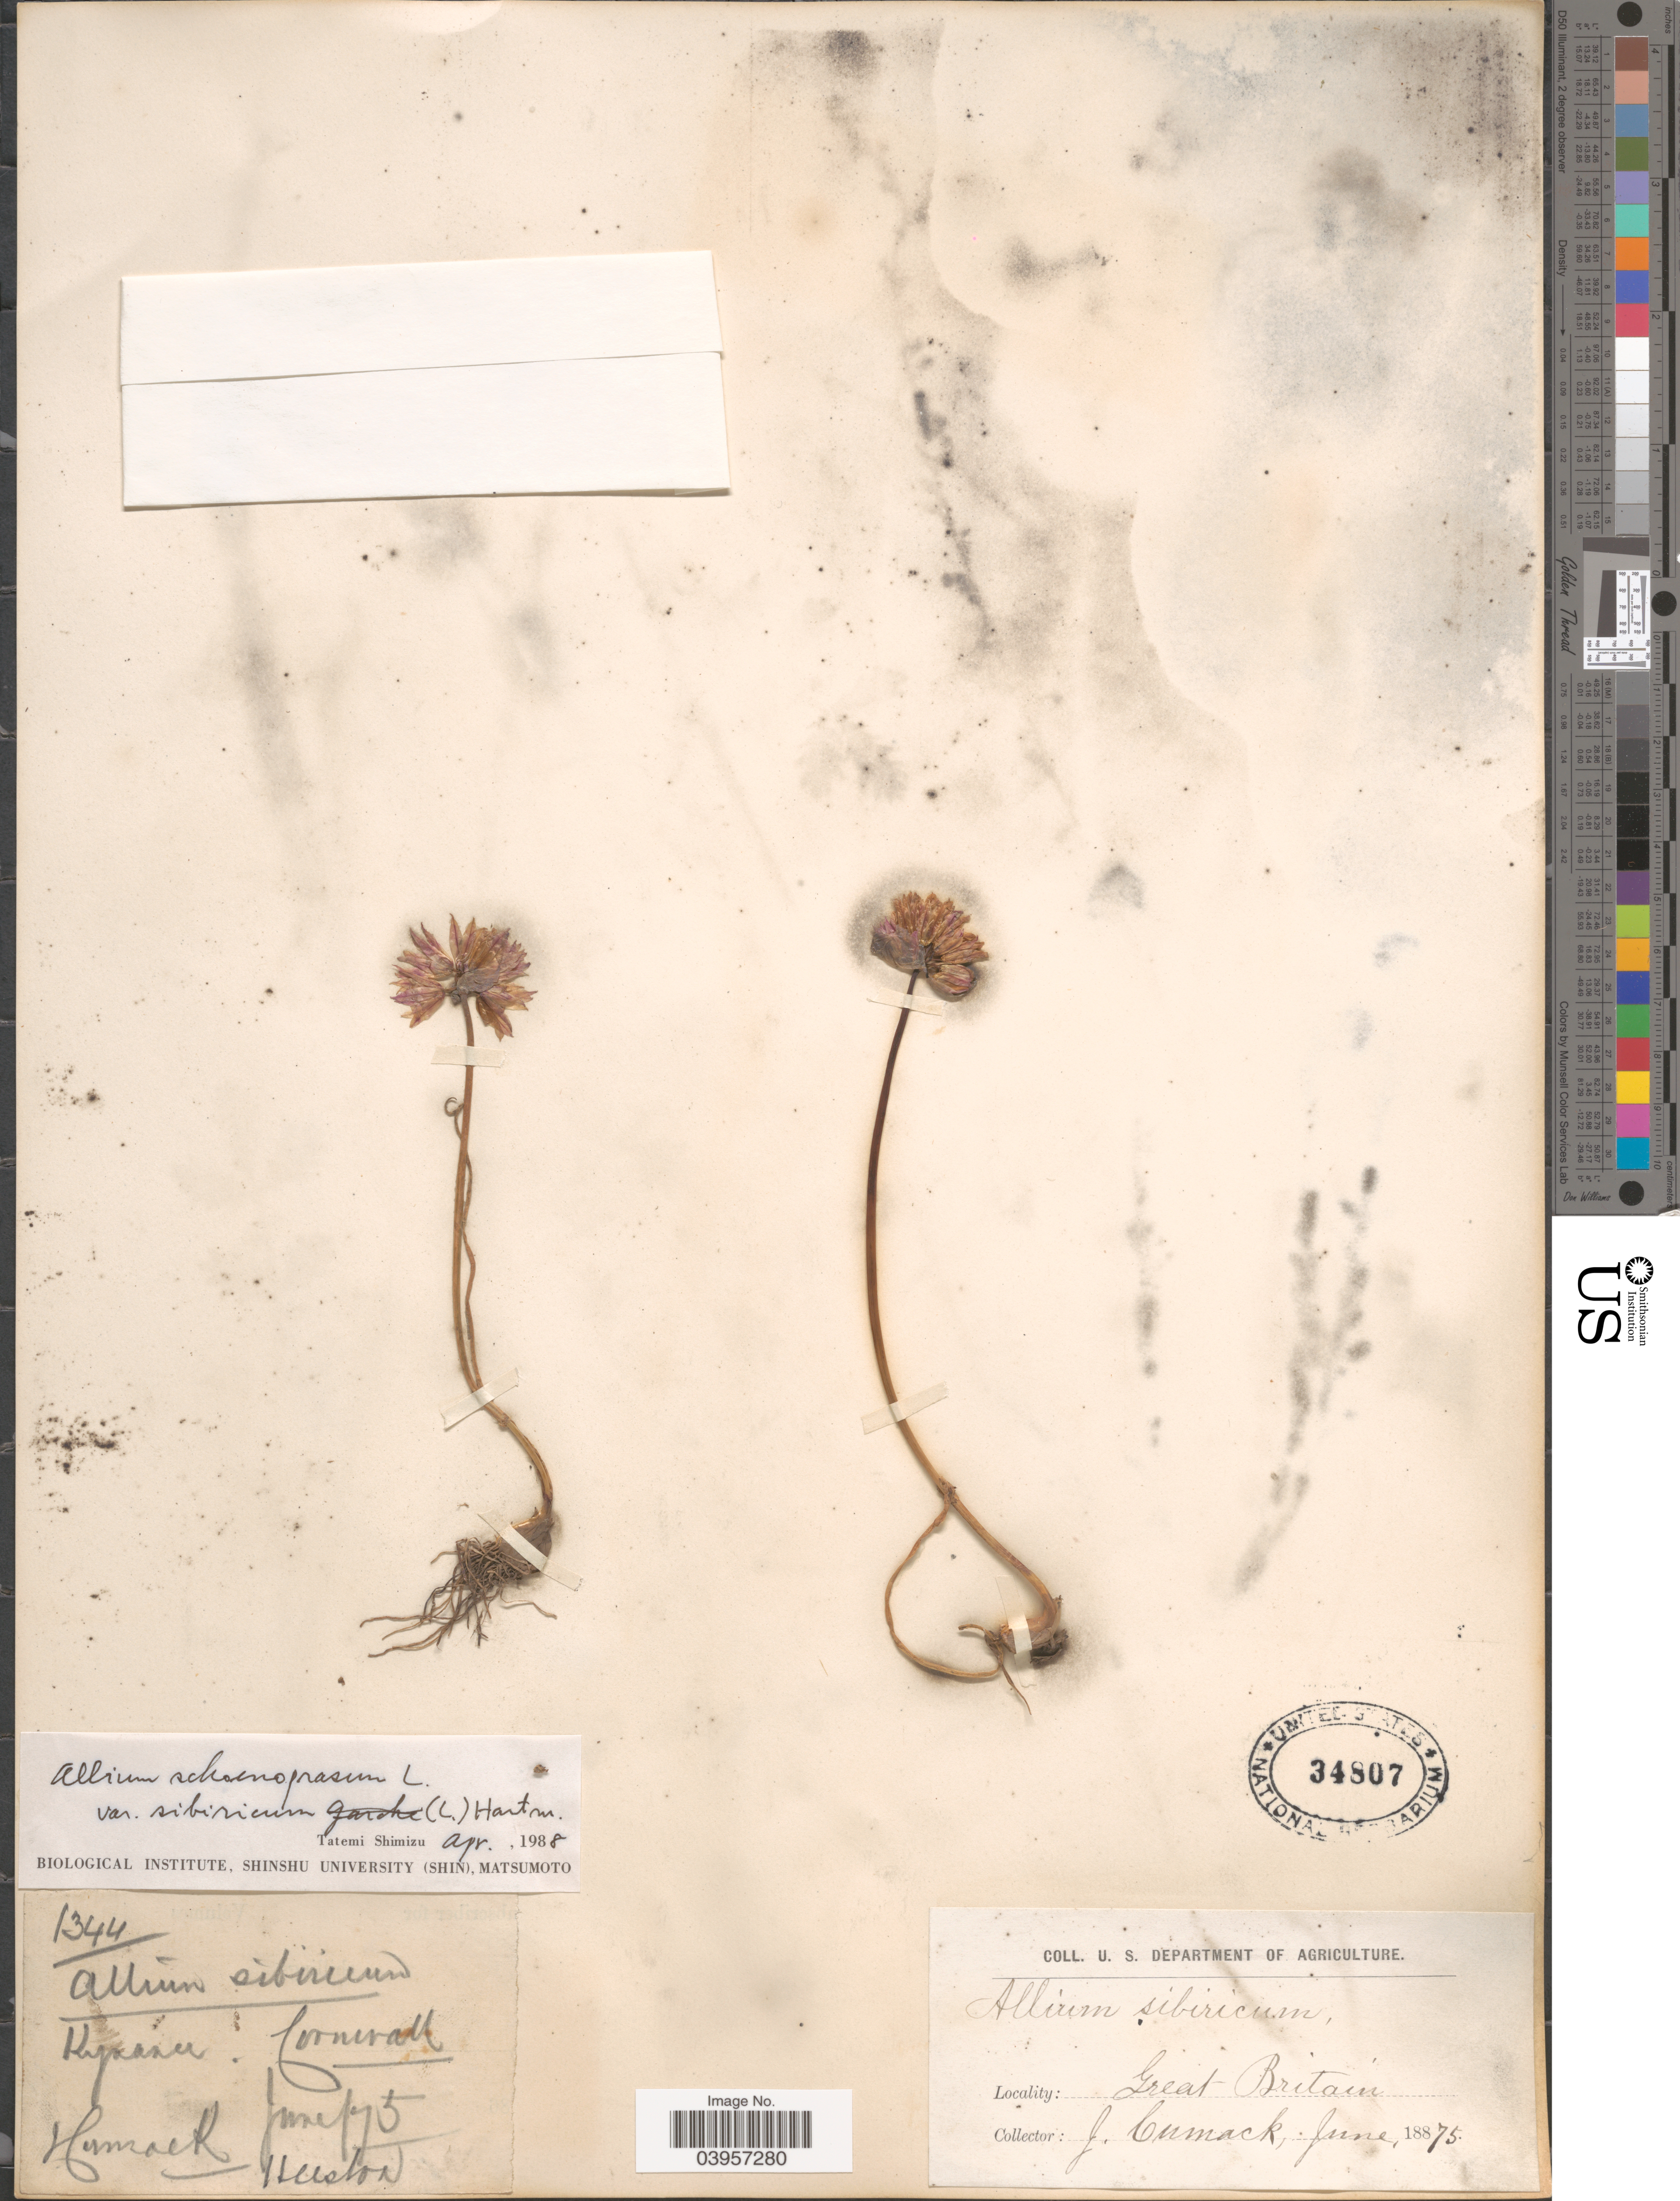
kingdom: Plantae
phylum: Tracheophyta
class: Liliopsida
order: Asparagales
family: Amaryllidaceae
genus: Allium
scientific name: Allium schoenoprasum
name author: L.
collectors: J. Cumack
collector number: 1344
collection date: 1875-06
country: United Kingdom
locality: Cornwall. Helston. Great Britain.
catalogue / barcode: US 34807